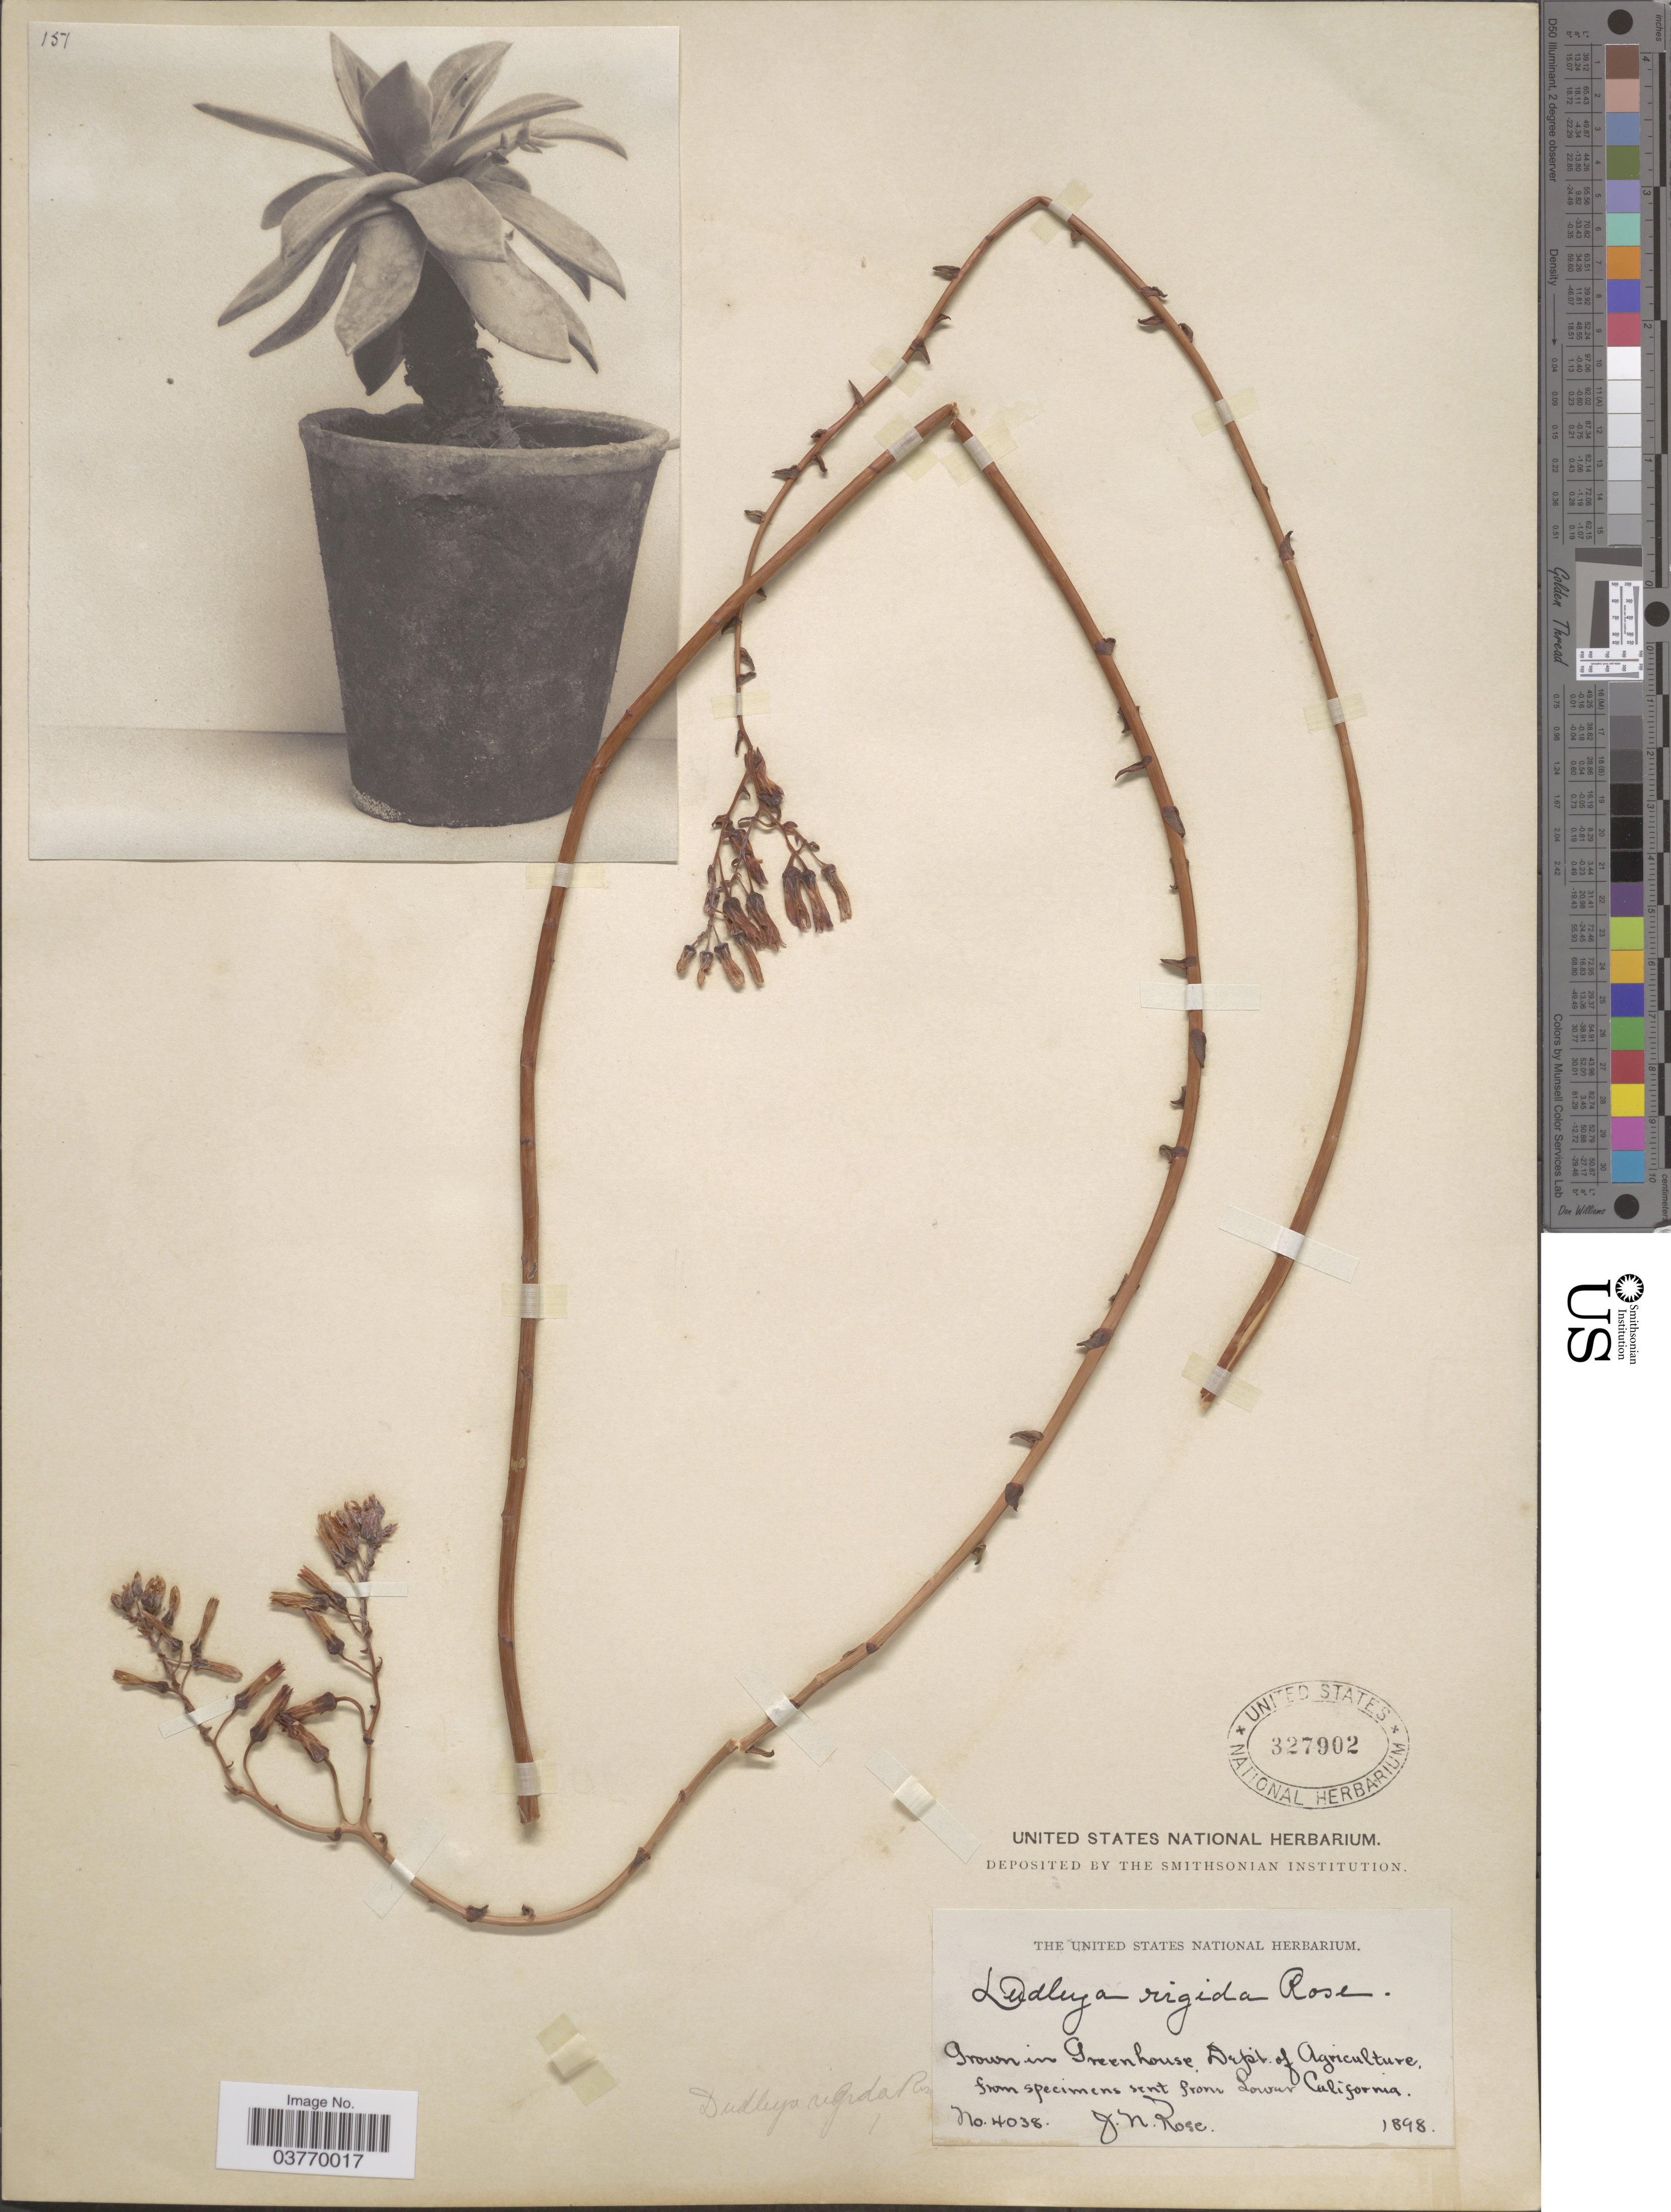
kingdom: Plantae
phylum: Tracheophyta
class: Magnoliopsida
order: Saxifragales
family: Crassulaceae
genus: Dudleya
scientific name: Dudleya rigida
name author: Rose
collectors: J. N. Rose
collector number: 4038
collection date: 1898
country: Mexico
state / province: Baja California Norte / Baja California Sur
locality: Grown in Greenhouse. Dept. of Agriculture, from specimens sent from Lower California.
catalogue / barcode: US 327902